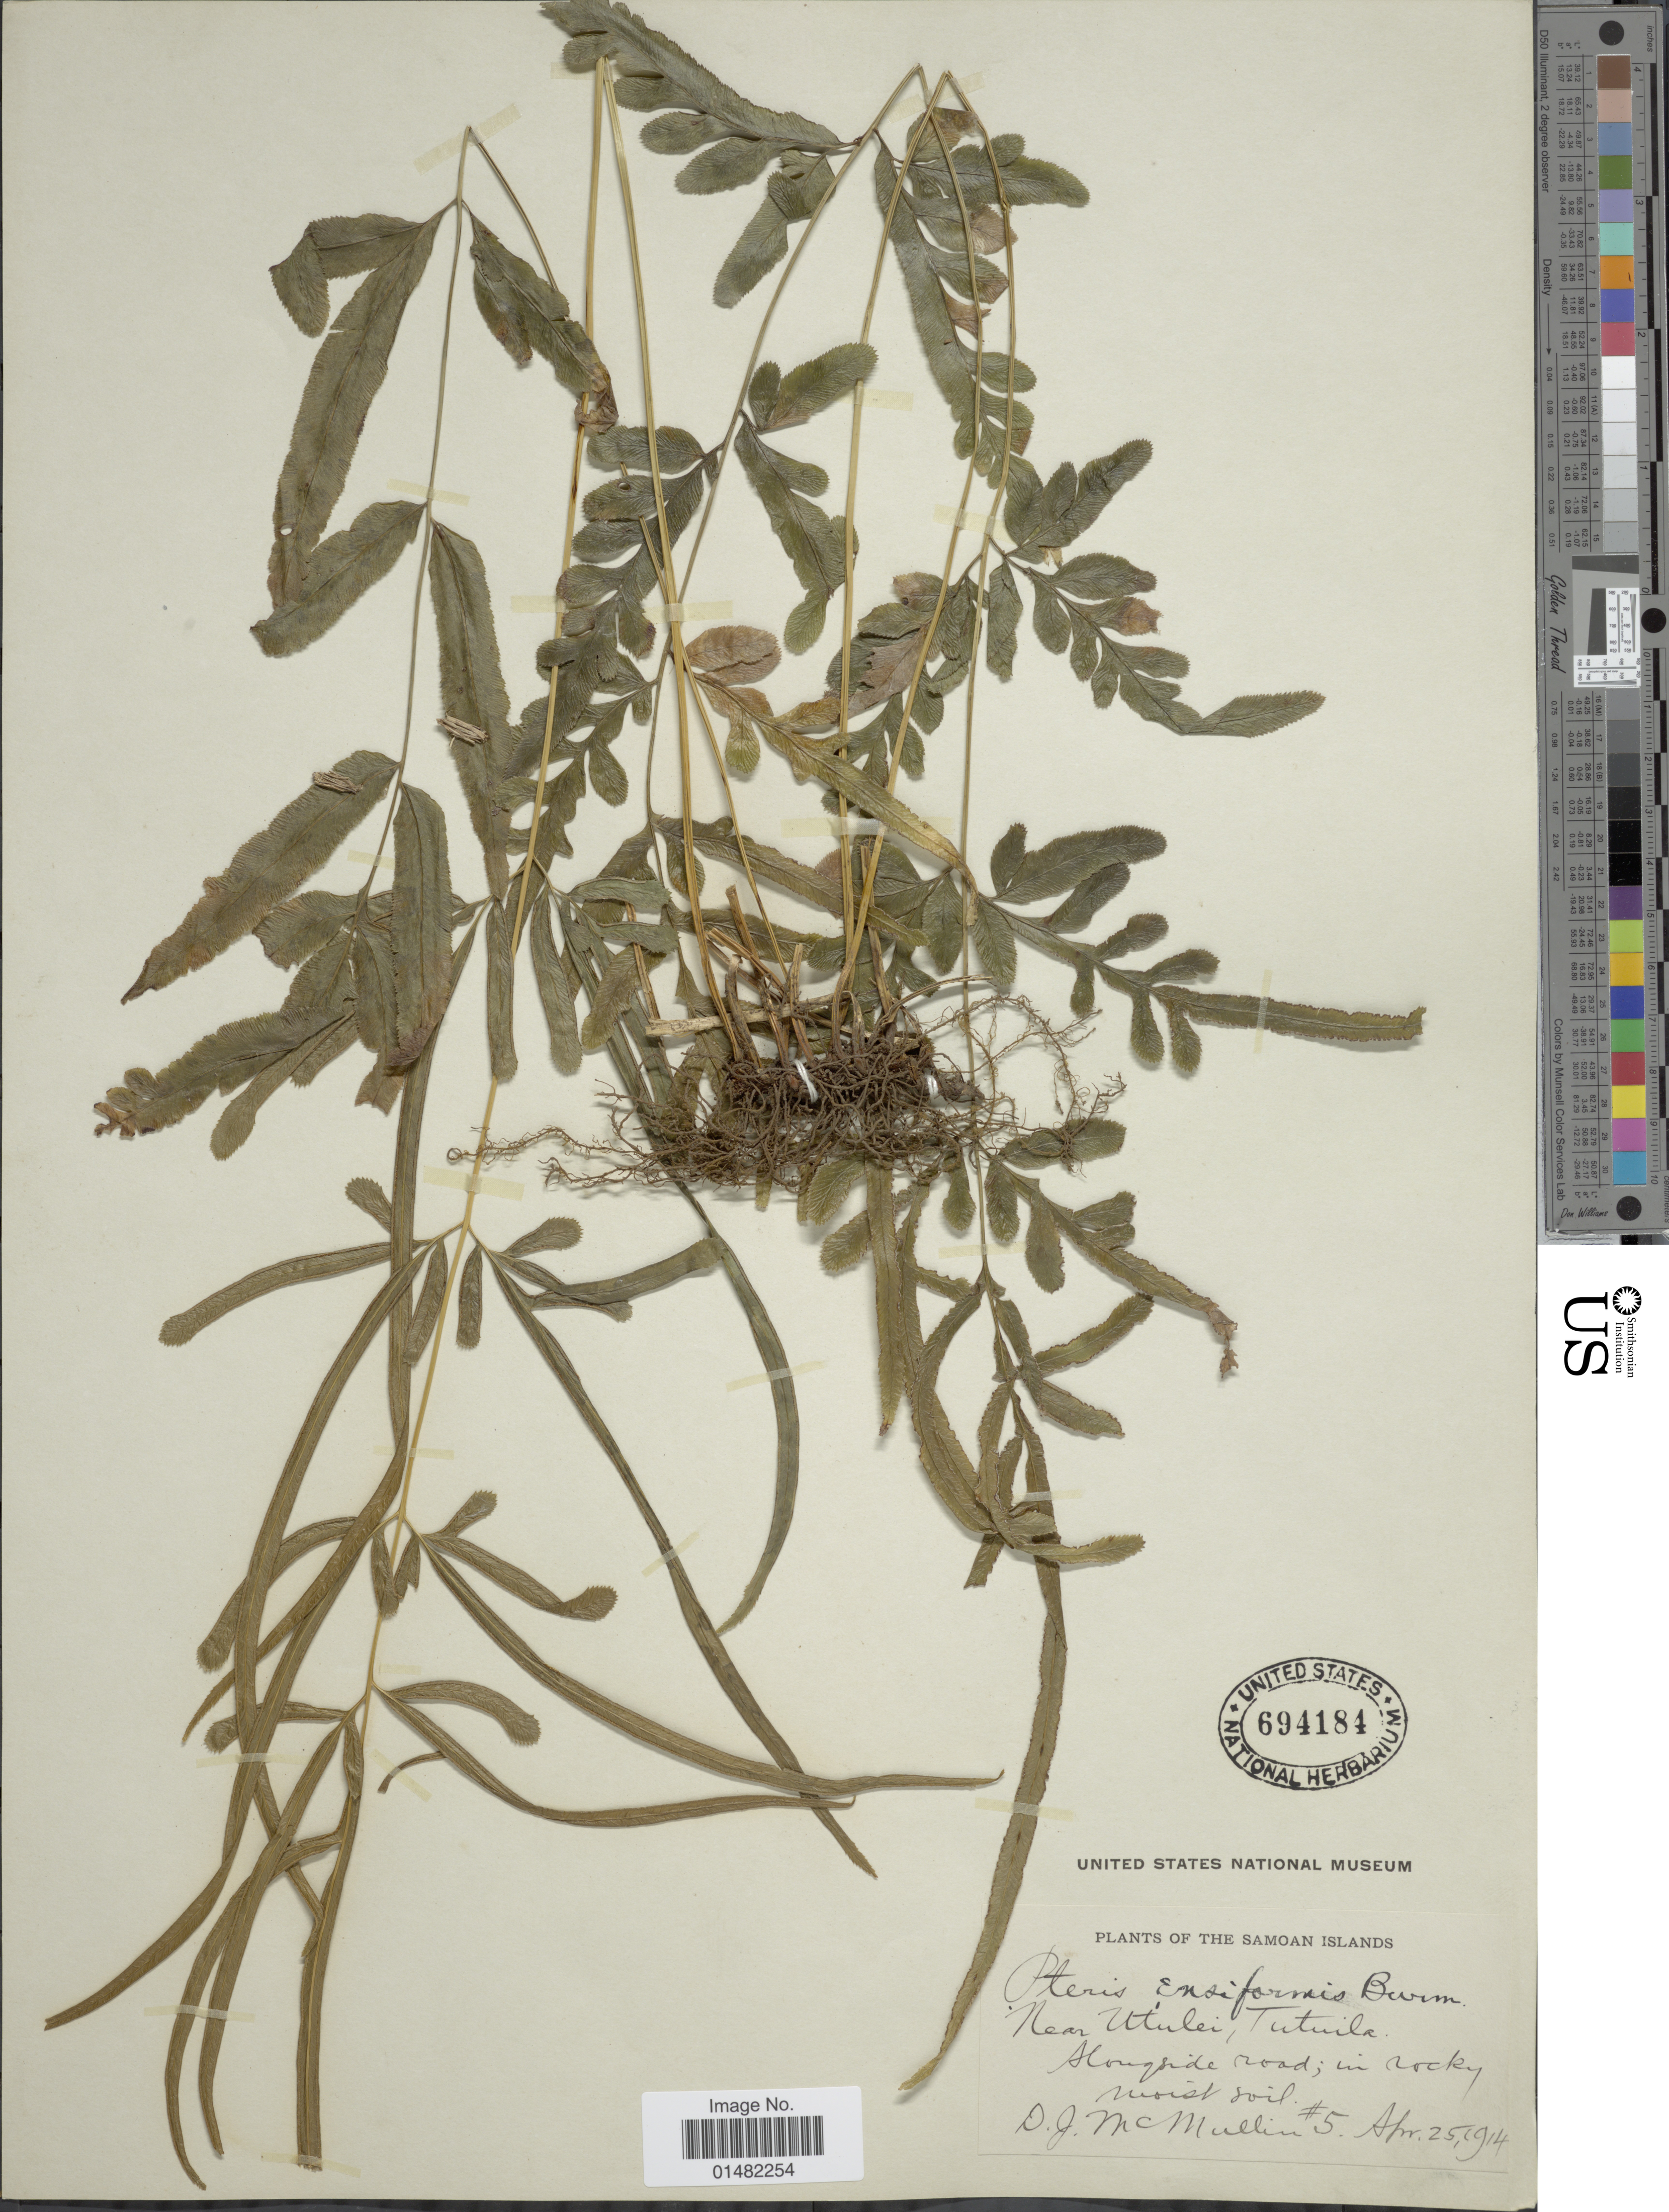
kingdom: Plantae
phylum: Tracheophyta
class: Polypodiopsida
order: Polypodiales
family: Pteridaceae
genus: Pteris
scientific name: Pteris ensiformis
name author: Burm. f.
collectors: D. McMullin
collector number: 5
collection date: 1914-04-25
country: American Samoa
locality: Samoan Islands, near Utulei, Tutuila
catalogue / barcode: US 694184